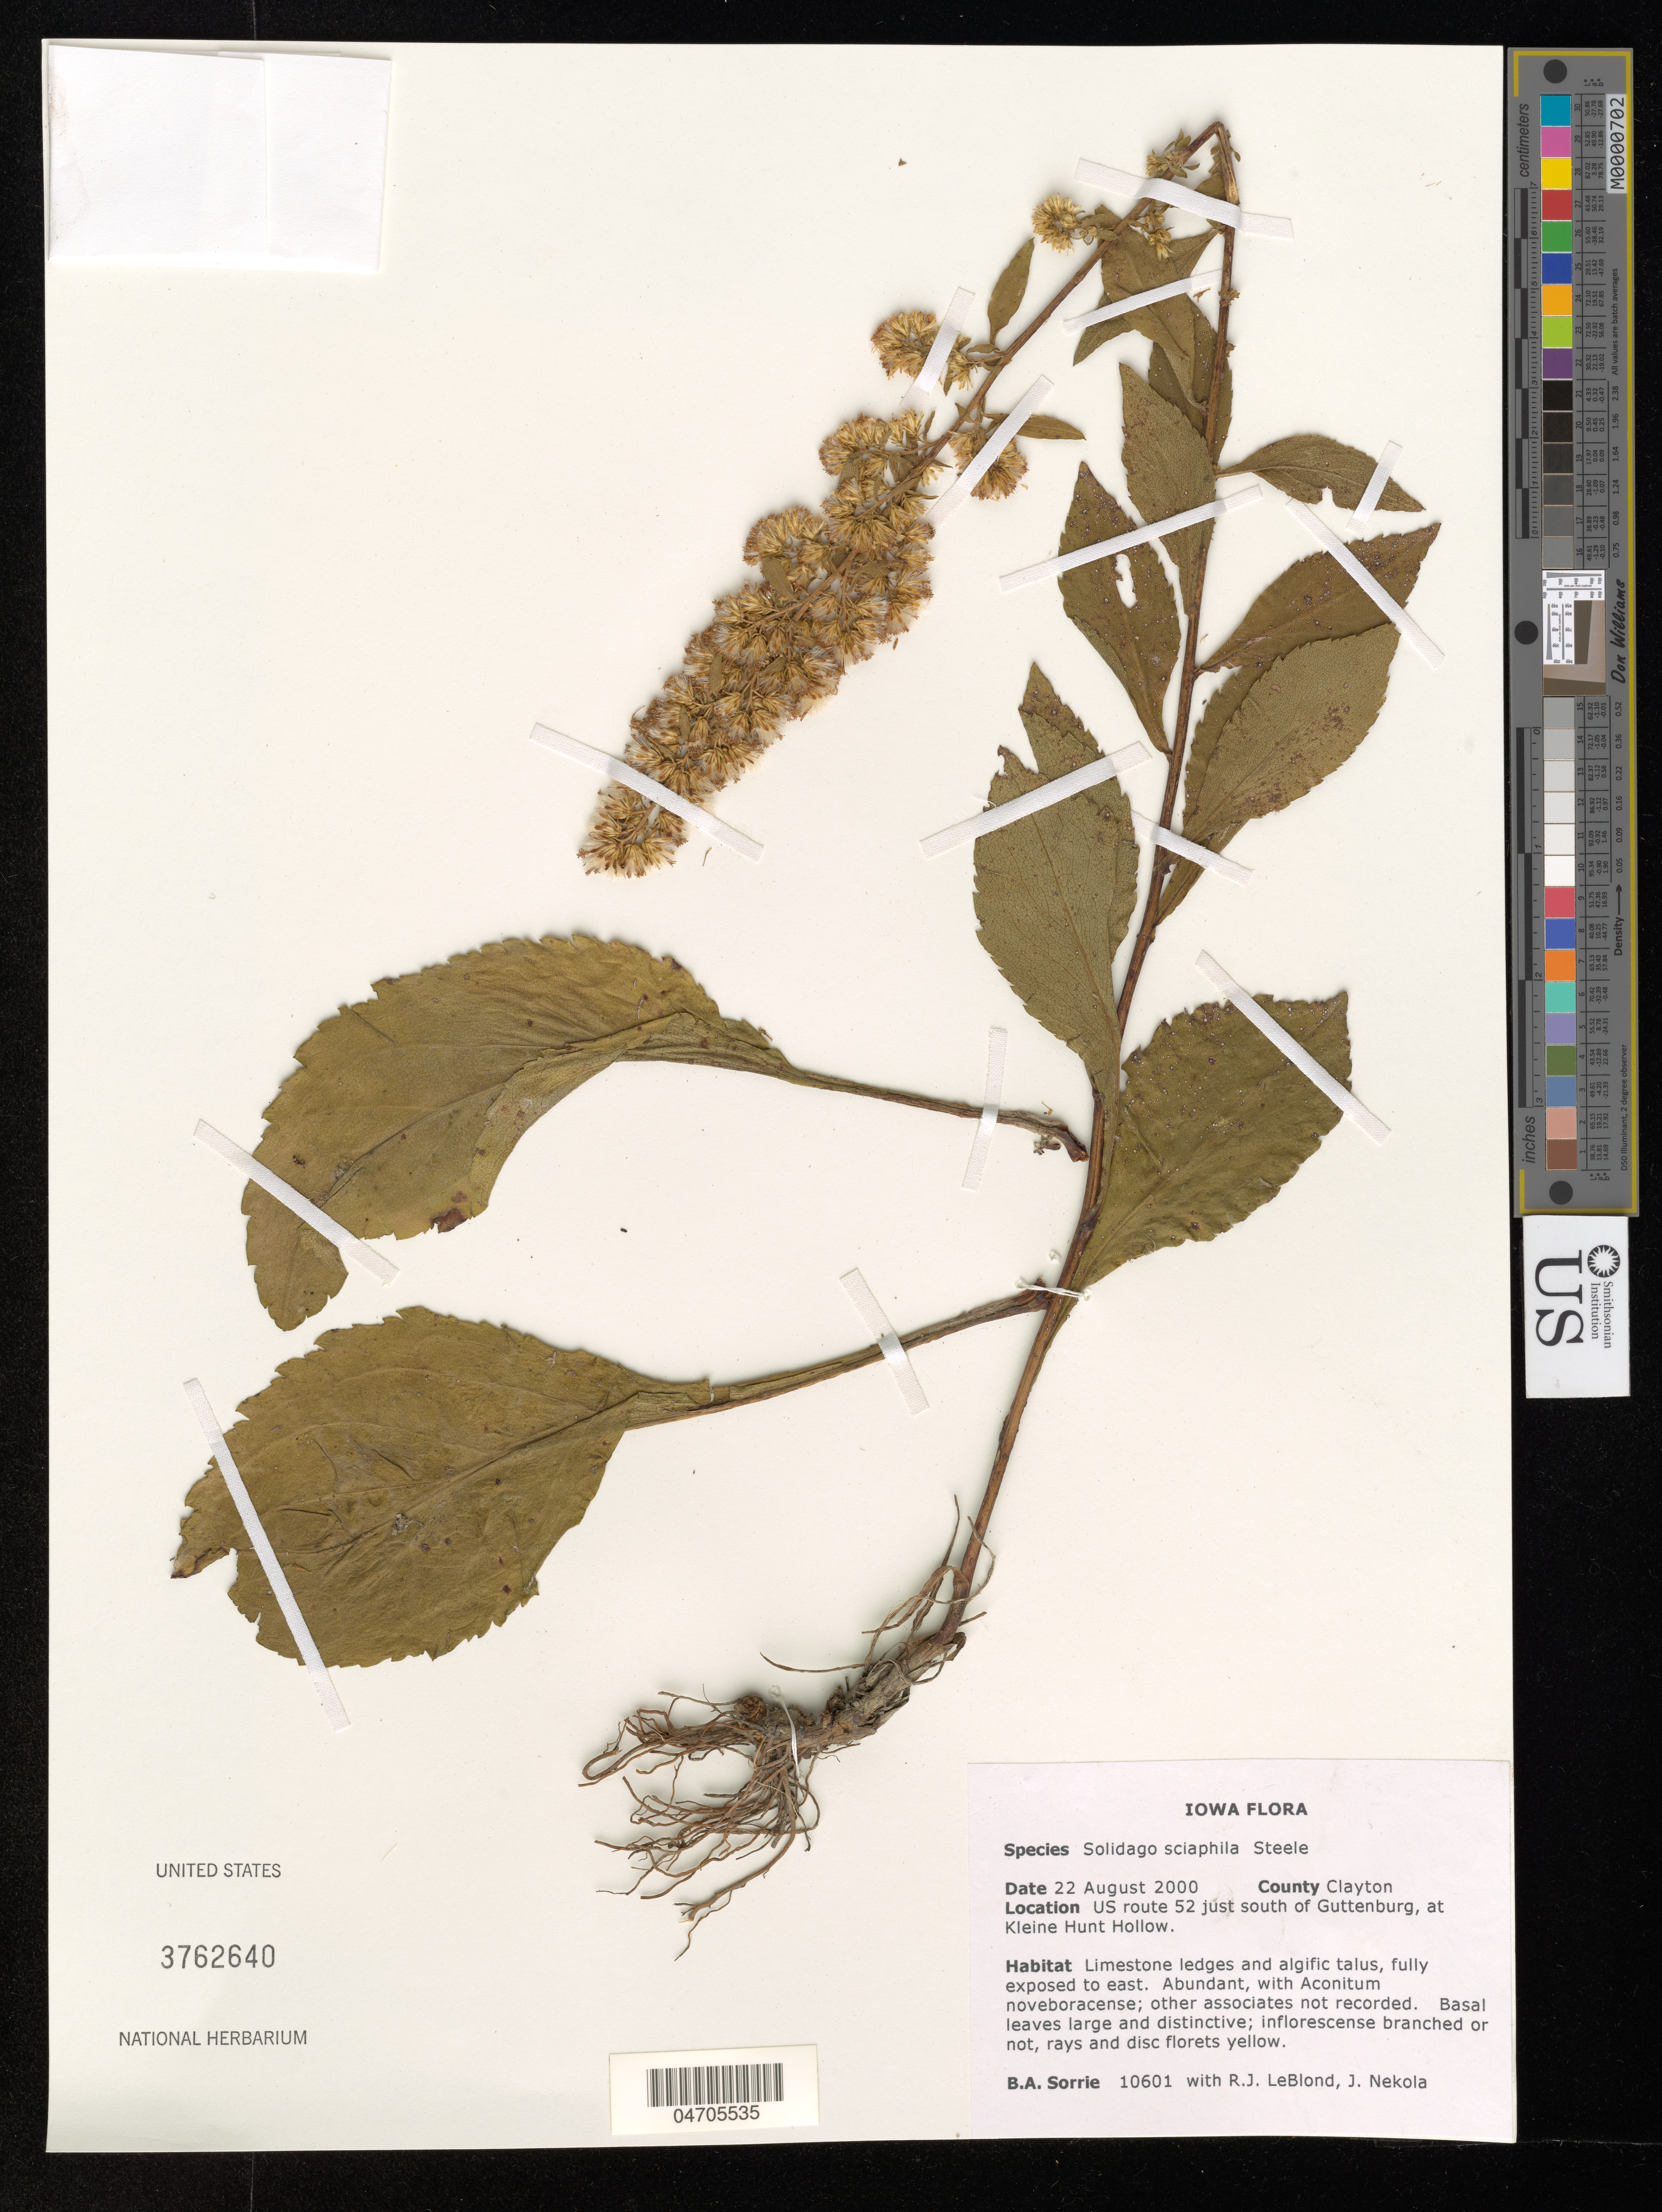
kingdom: Plantae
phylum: Tracheophyta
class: Magnoliopsida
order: Asterales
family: Asteraceae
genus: Solidago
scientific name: Solidago sciaphila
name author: E.S. Steele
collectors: B. Sorrie, R. J. LeBlond & J. Nekola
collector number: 10601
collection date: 2000-08-22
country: United States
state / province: Iowa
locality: County Clayton. US route 52 just south of Guttenburg, at Kleine Hunt Hollow.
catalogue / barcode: US 3762640